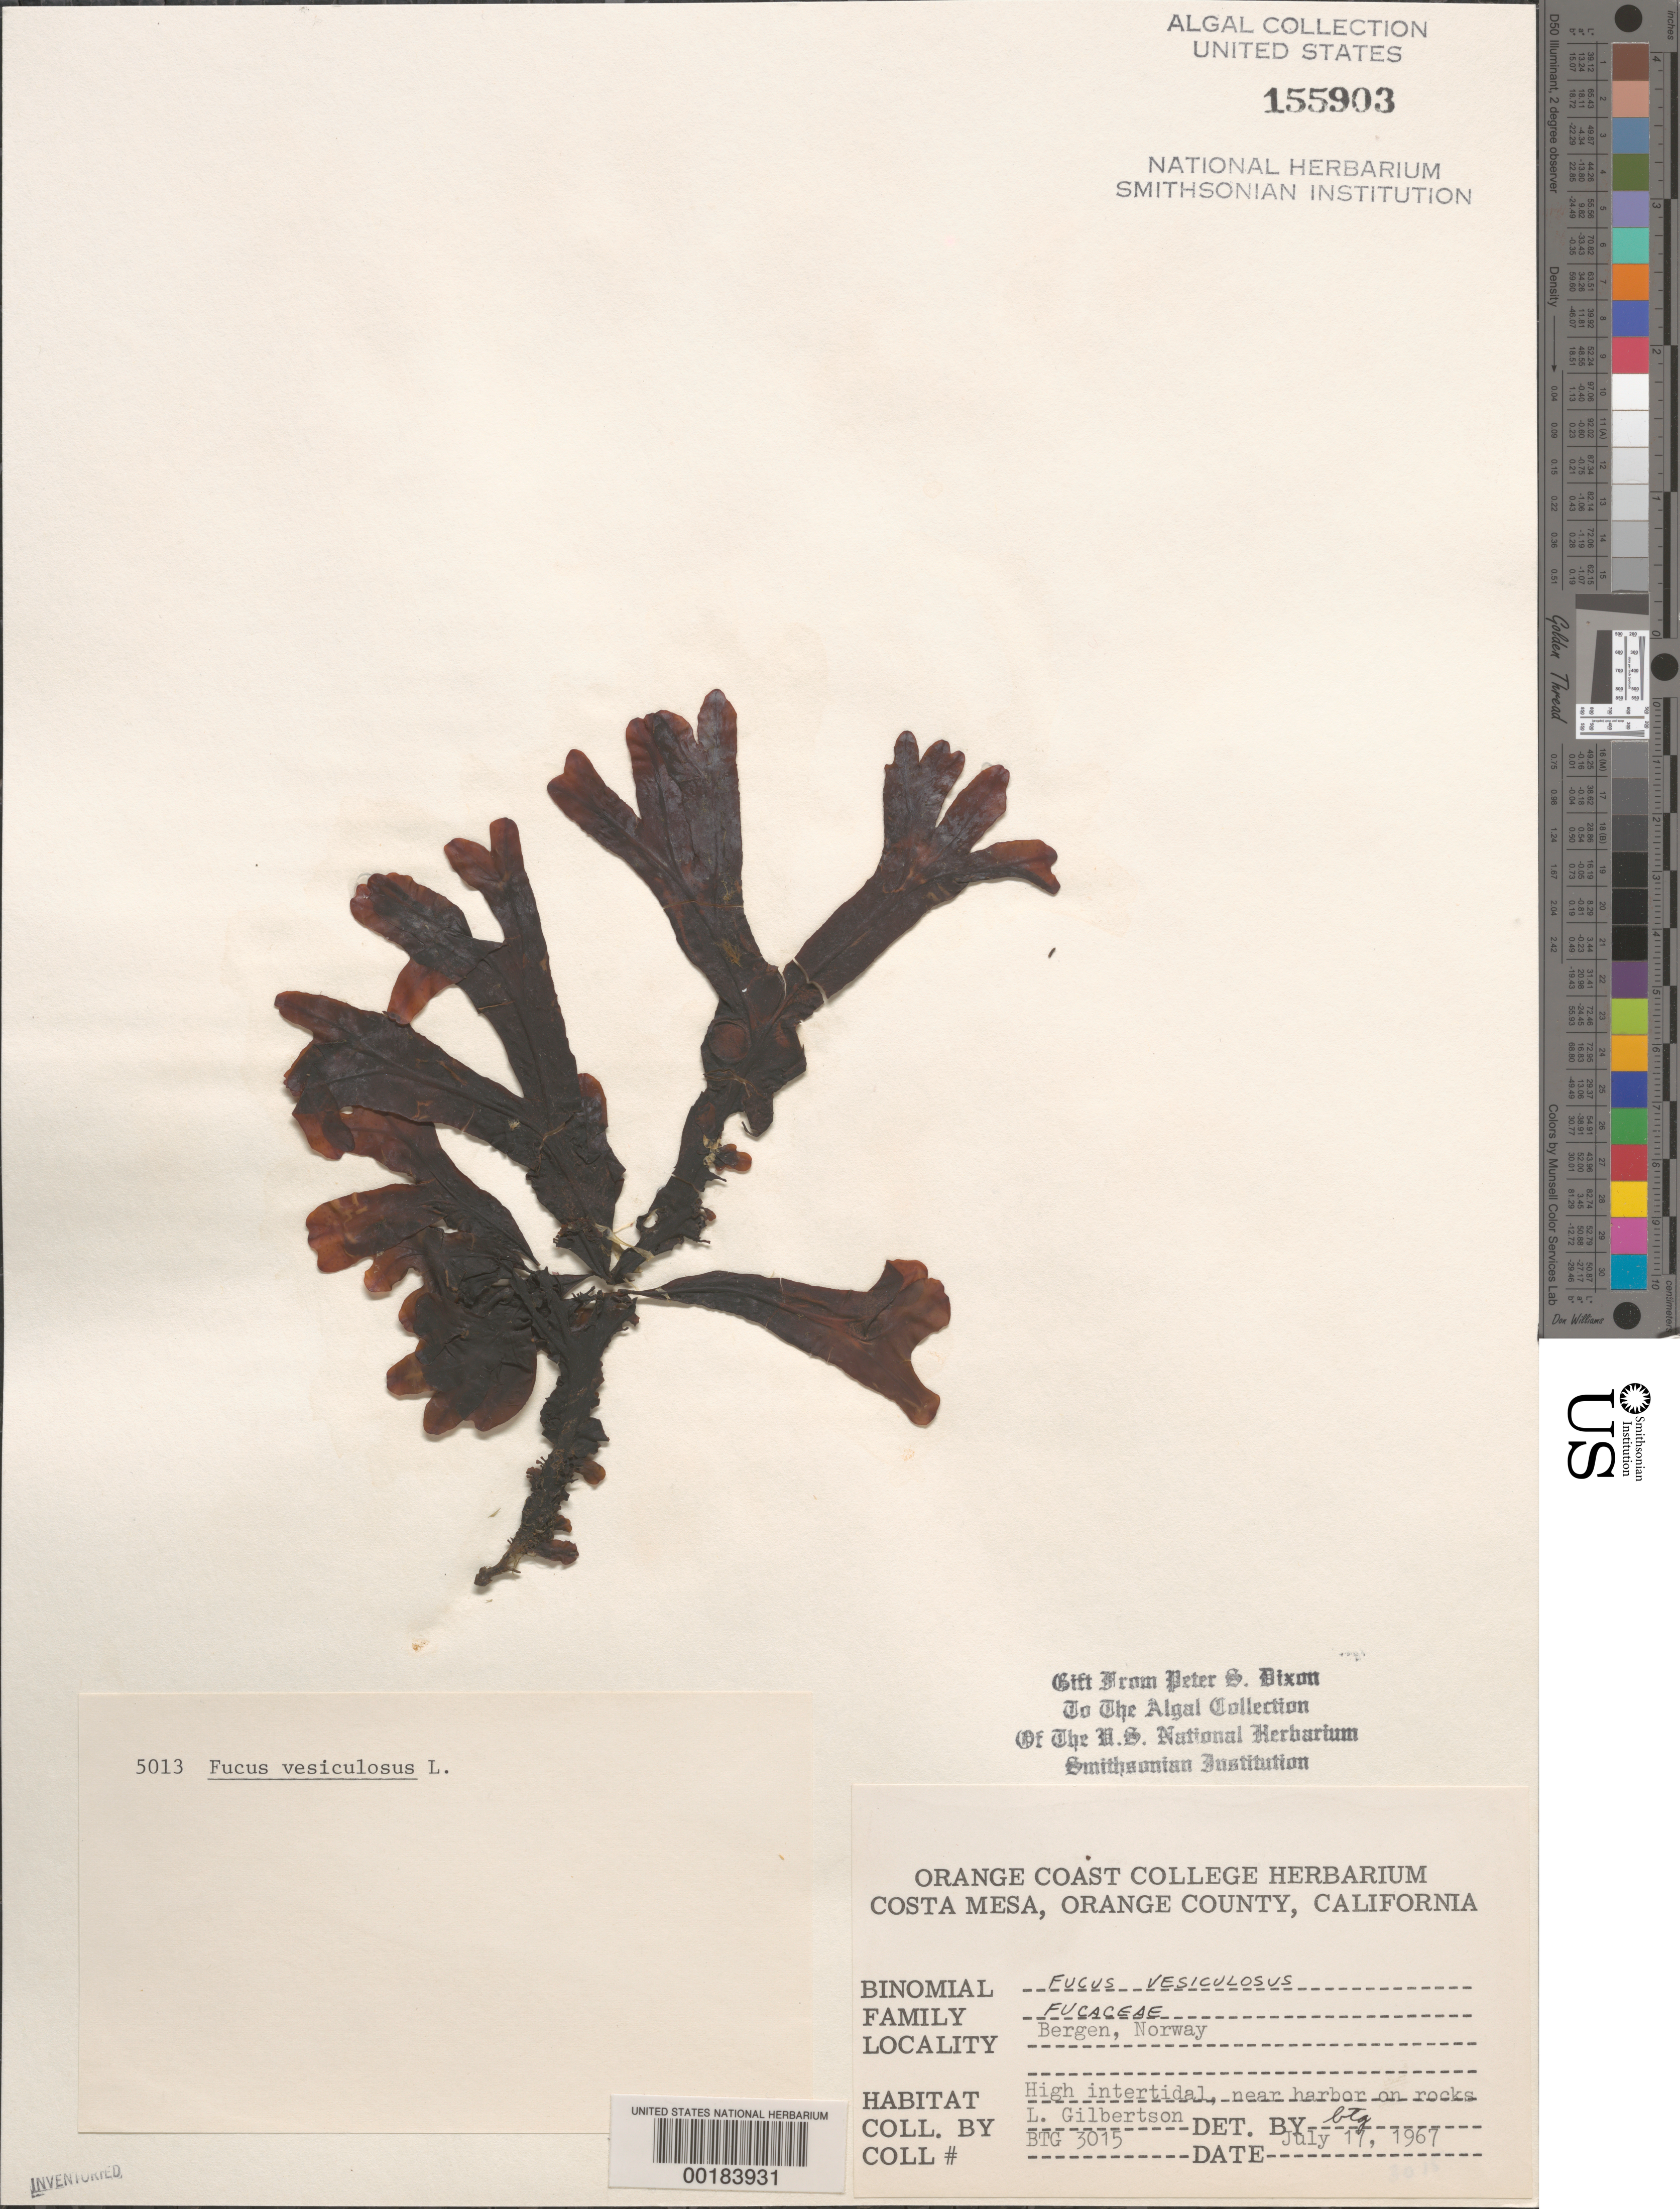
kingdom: Chromista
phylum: Ochrophyta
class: Phaeophyceae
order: Fucales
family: Fucaceae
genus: Fucus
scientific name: Fucus vesiculosus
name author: L.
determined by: Gittins, B. T.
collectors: L. Gilbertson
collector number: BTG 3015 & PSD 5013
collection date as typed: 17 Jul 1967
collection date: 1967-07-17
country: Norway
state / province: Hordaland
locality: Bergen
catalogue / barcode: US 155903